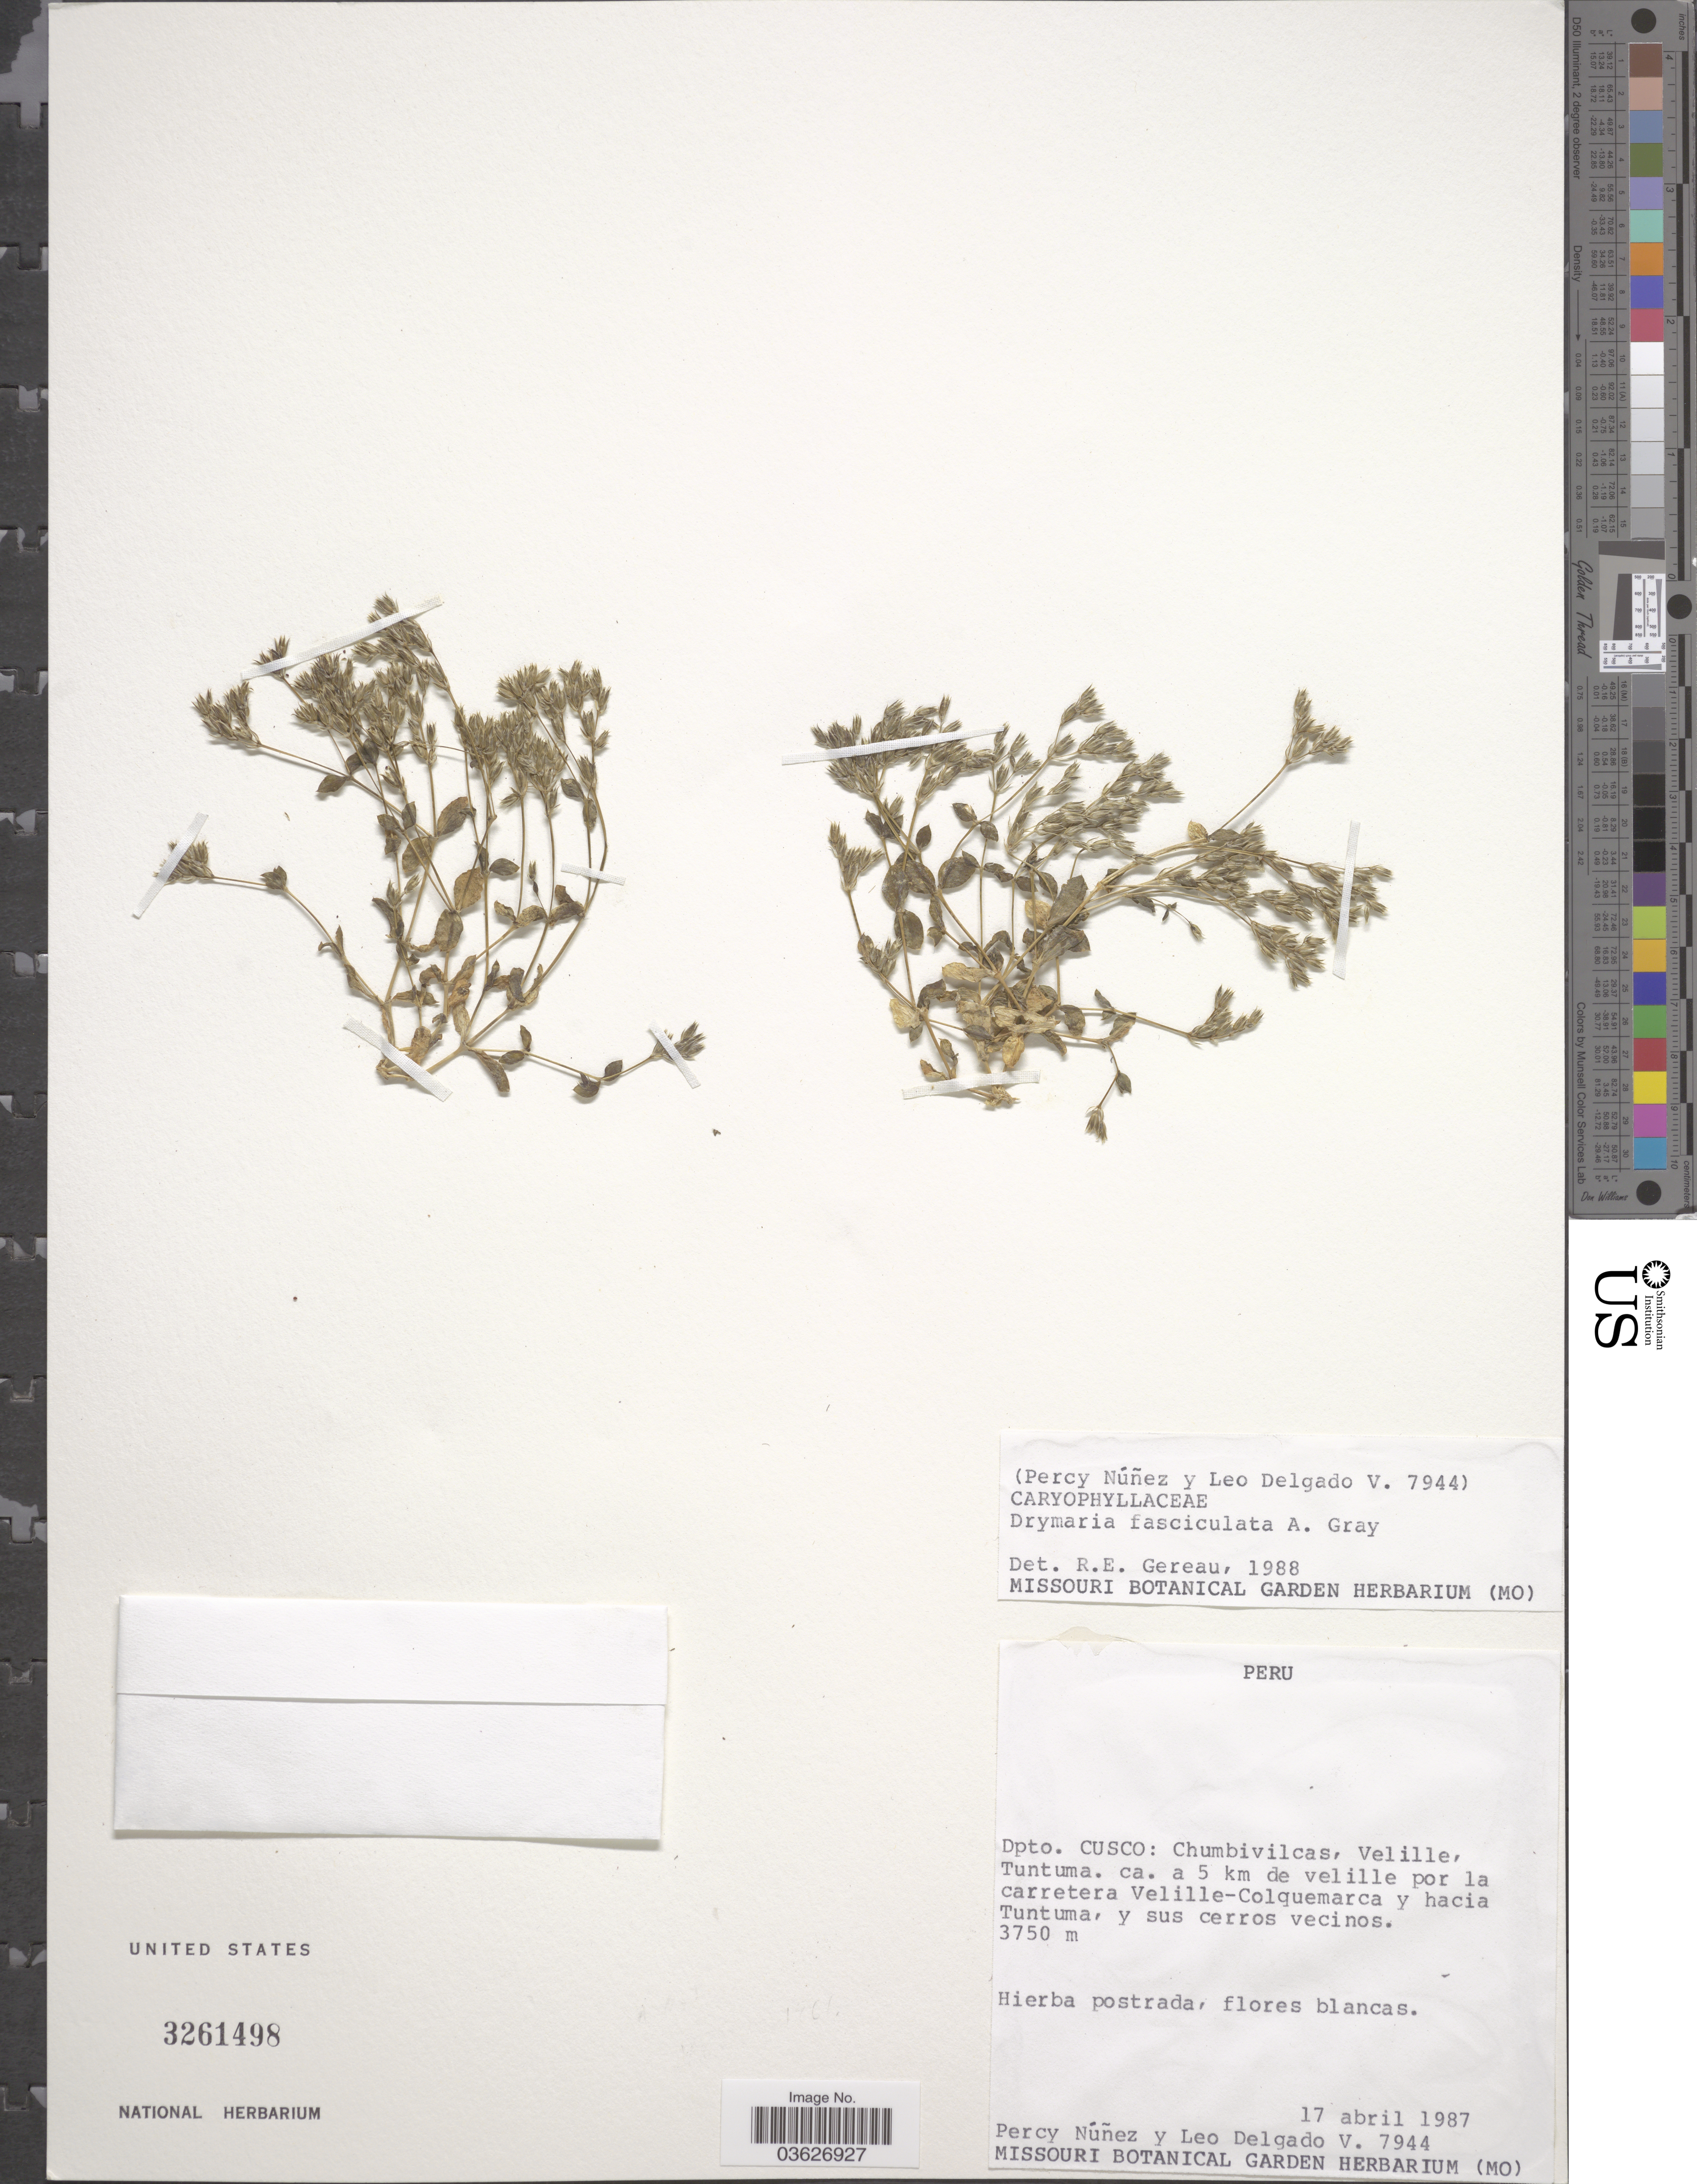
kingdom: Plantae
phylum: Tracheophyta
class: Magnoliopsida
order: Caryophyllales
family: Caryophyllaceae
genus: Drymaria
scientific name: Drymaria fasciculata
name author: A. Gray in Wilkes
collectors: P. Nuñez V. & L. Delgado V.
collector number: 7944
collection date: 1987-04-17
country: Peru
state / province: Cusco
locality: Dpto. Cusco: Chumbivilcas, Velille, Tuntuma. ca. a 5 km de velille por la carretera Velille-Colquemarca y hacia Tuntuma.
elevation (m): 3750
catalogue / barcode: US 3261498